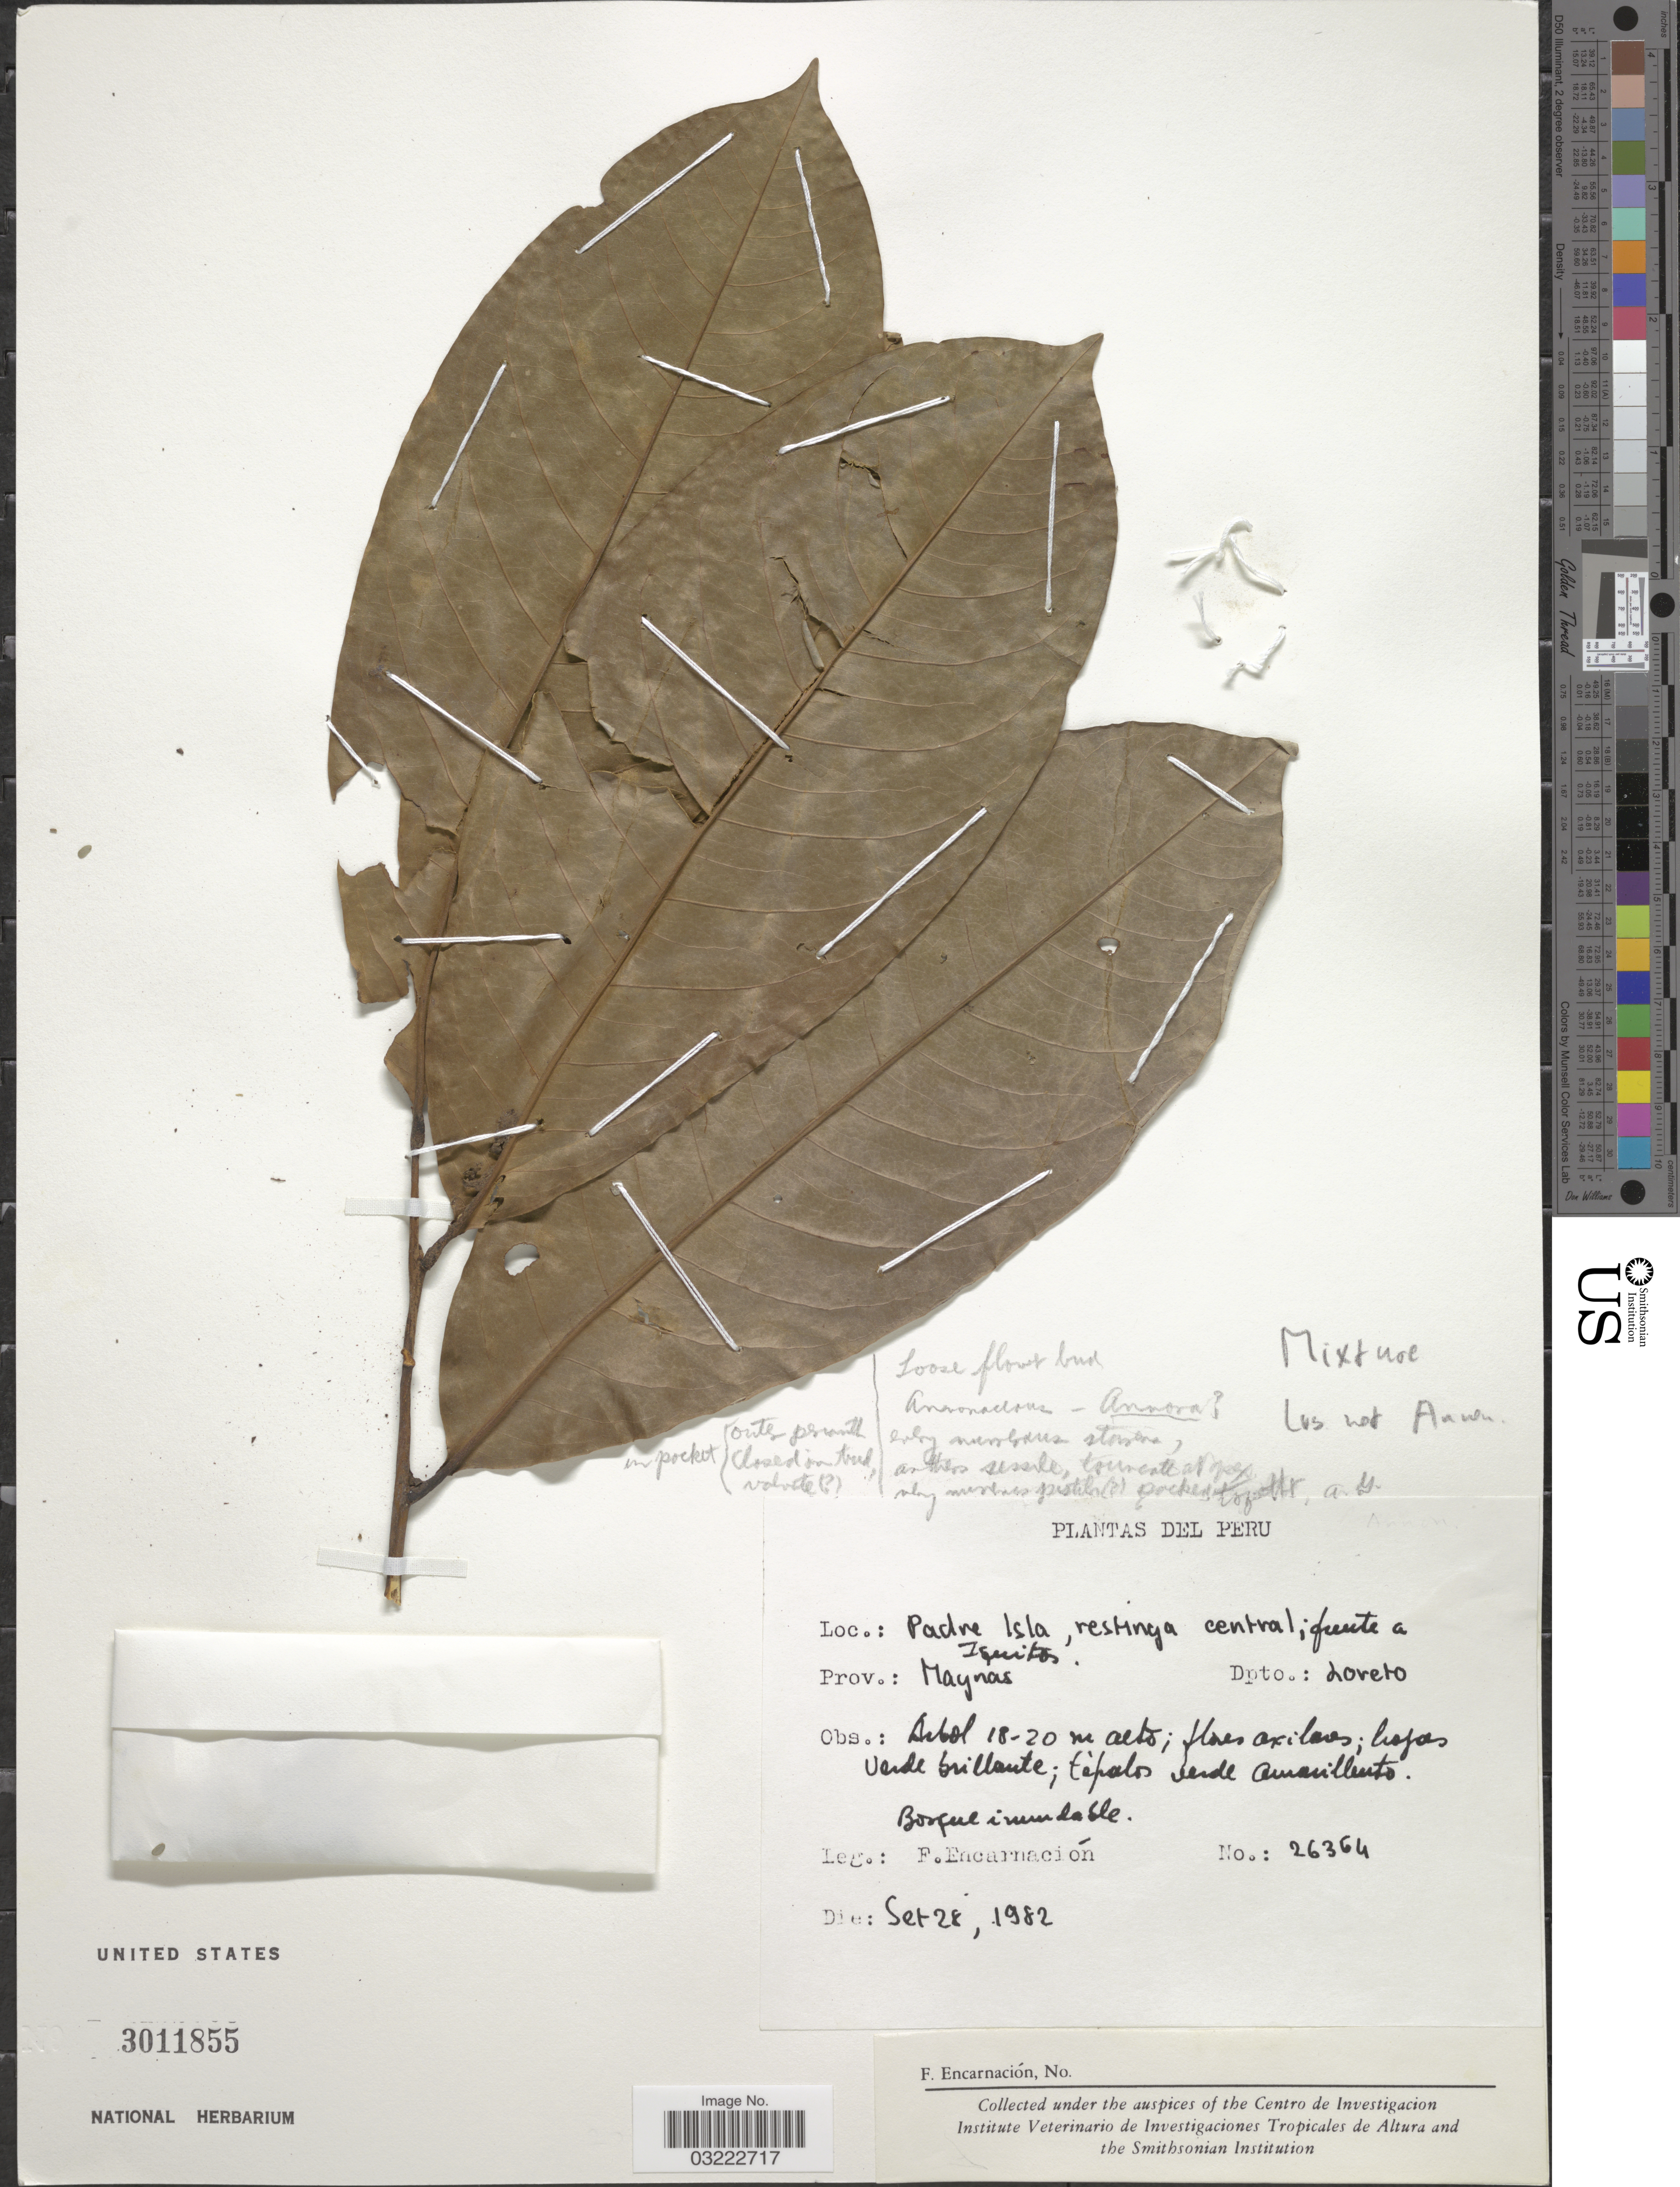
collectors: F. Encarnación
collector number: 26364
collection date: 1982-09-28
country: Peru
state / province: Loreto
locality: Padre Isla, restinga central; frente a Iquitos, Prov. Maynas, Dpto. Loreto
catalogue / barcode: US 3011855